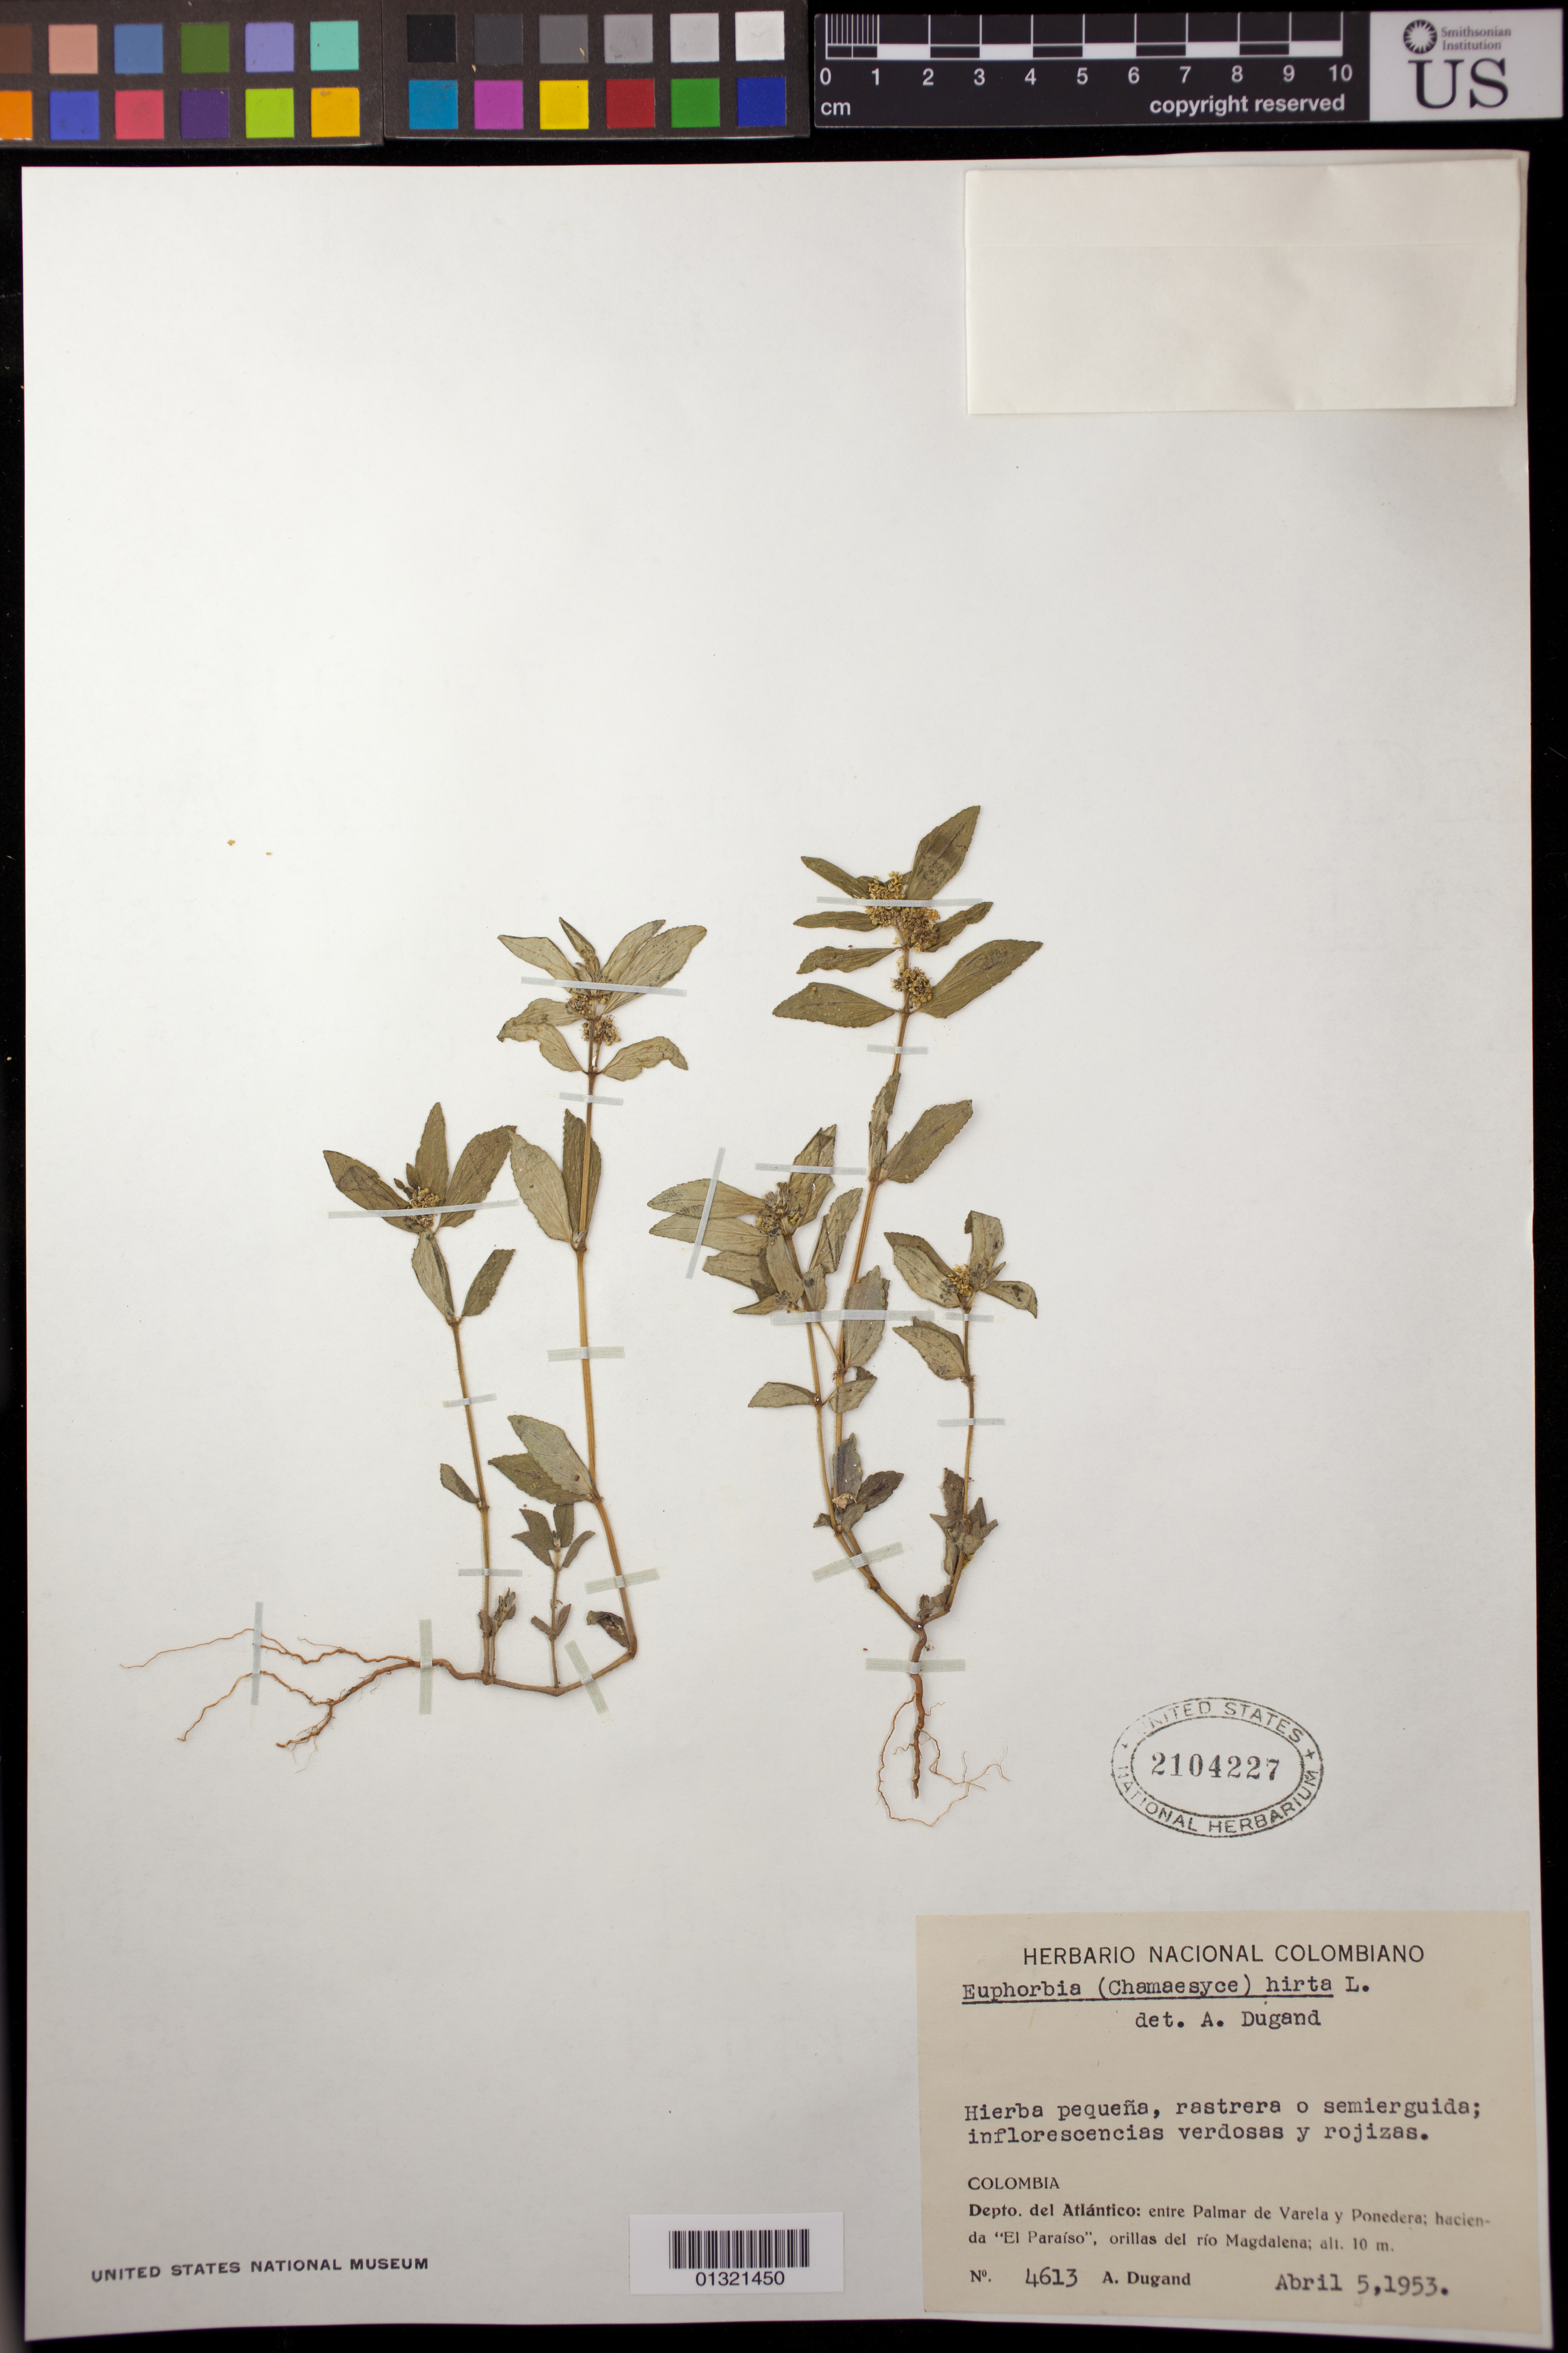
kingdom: Plantae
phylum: Tracheophyta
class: Magnoliopsida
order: Malpighiales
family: Euphorbiaceae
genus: Euphorbia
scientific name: Euphorbia hirta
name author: L.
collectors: A. Dugand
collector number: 4613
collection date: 1953-04-05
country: Colombia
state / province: Atlántico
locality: entre Palmar de Varela y Ponedera; hacienda “El Paraíso”, orillas del río Magdalena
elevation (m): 10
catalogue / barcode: US 2104227